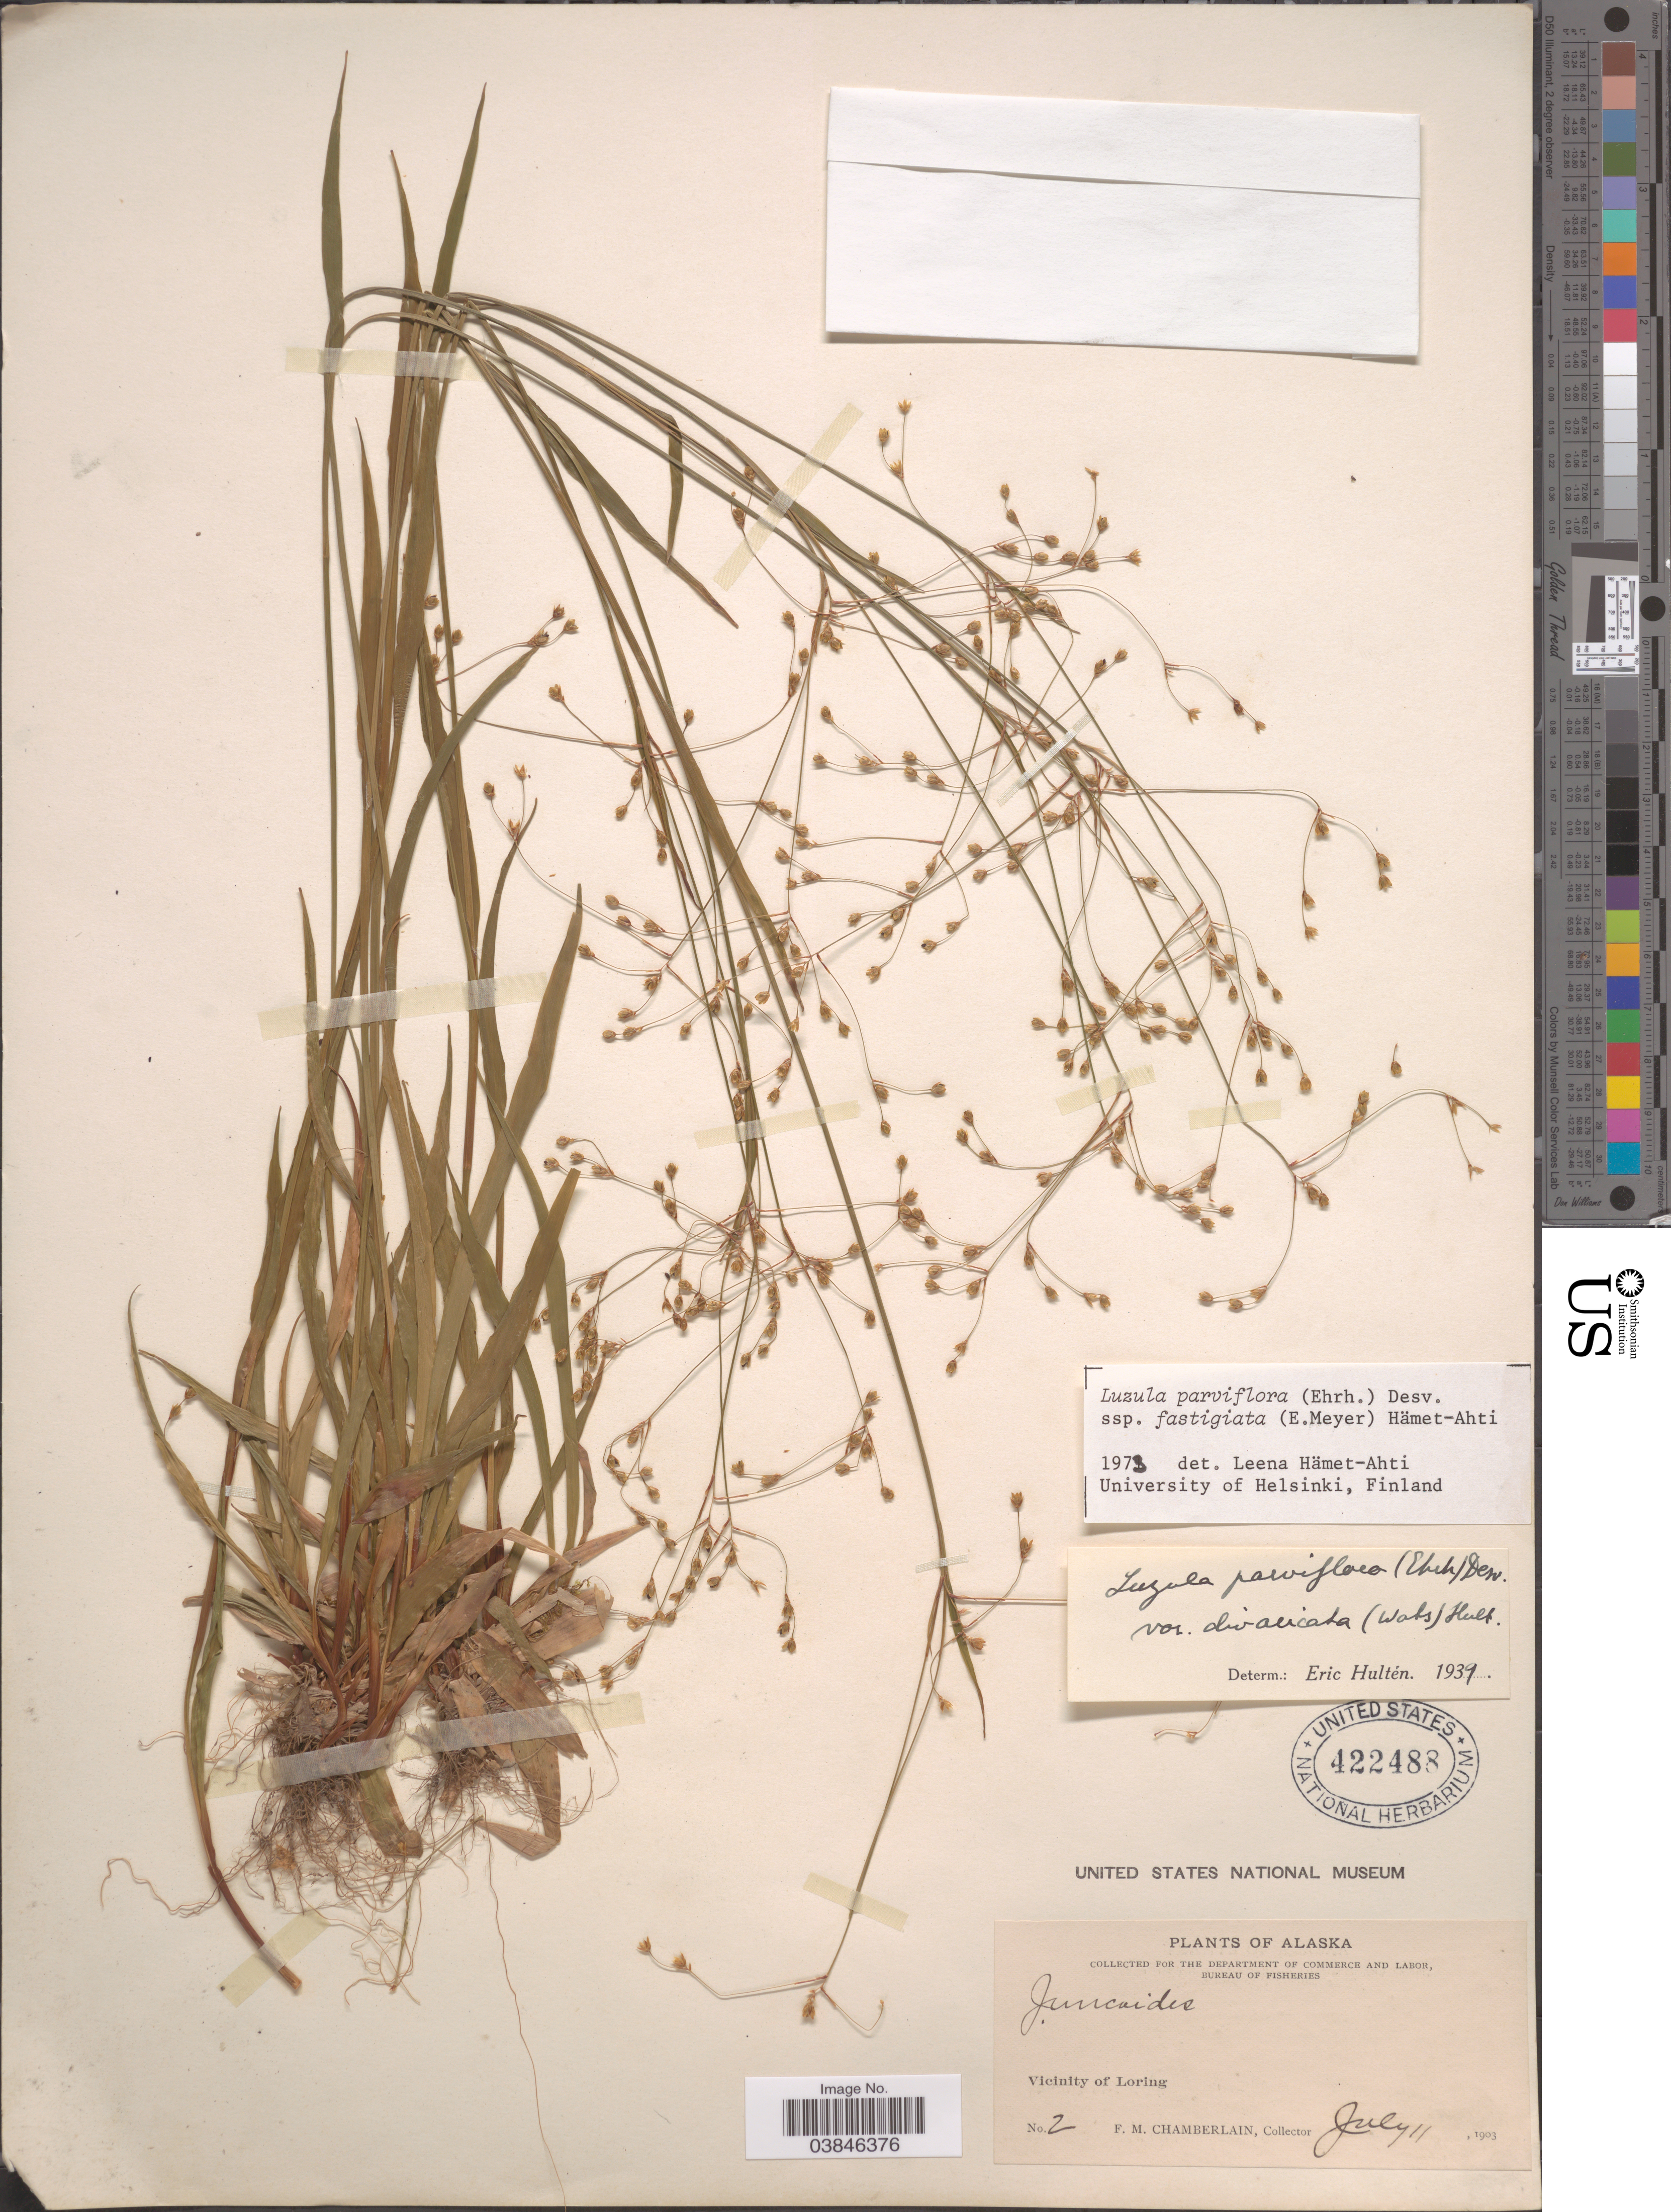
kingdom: Plantae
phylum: Tracheophyta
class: Liliopsida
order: Poales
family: Juncaceae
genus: Luzula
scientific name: Luzula parviflora subsp. fastigiata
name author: Buchenau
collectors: F. Chamberlain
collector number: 2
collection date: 1903-07-11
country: United States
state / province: Alaska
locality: Vicinity of Loring.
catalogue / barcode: US 422488